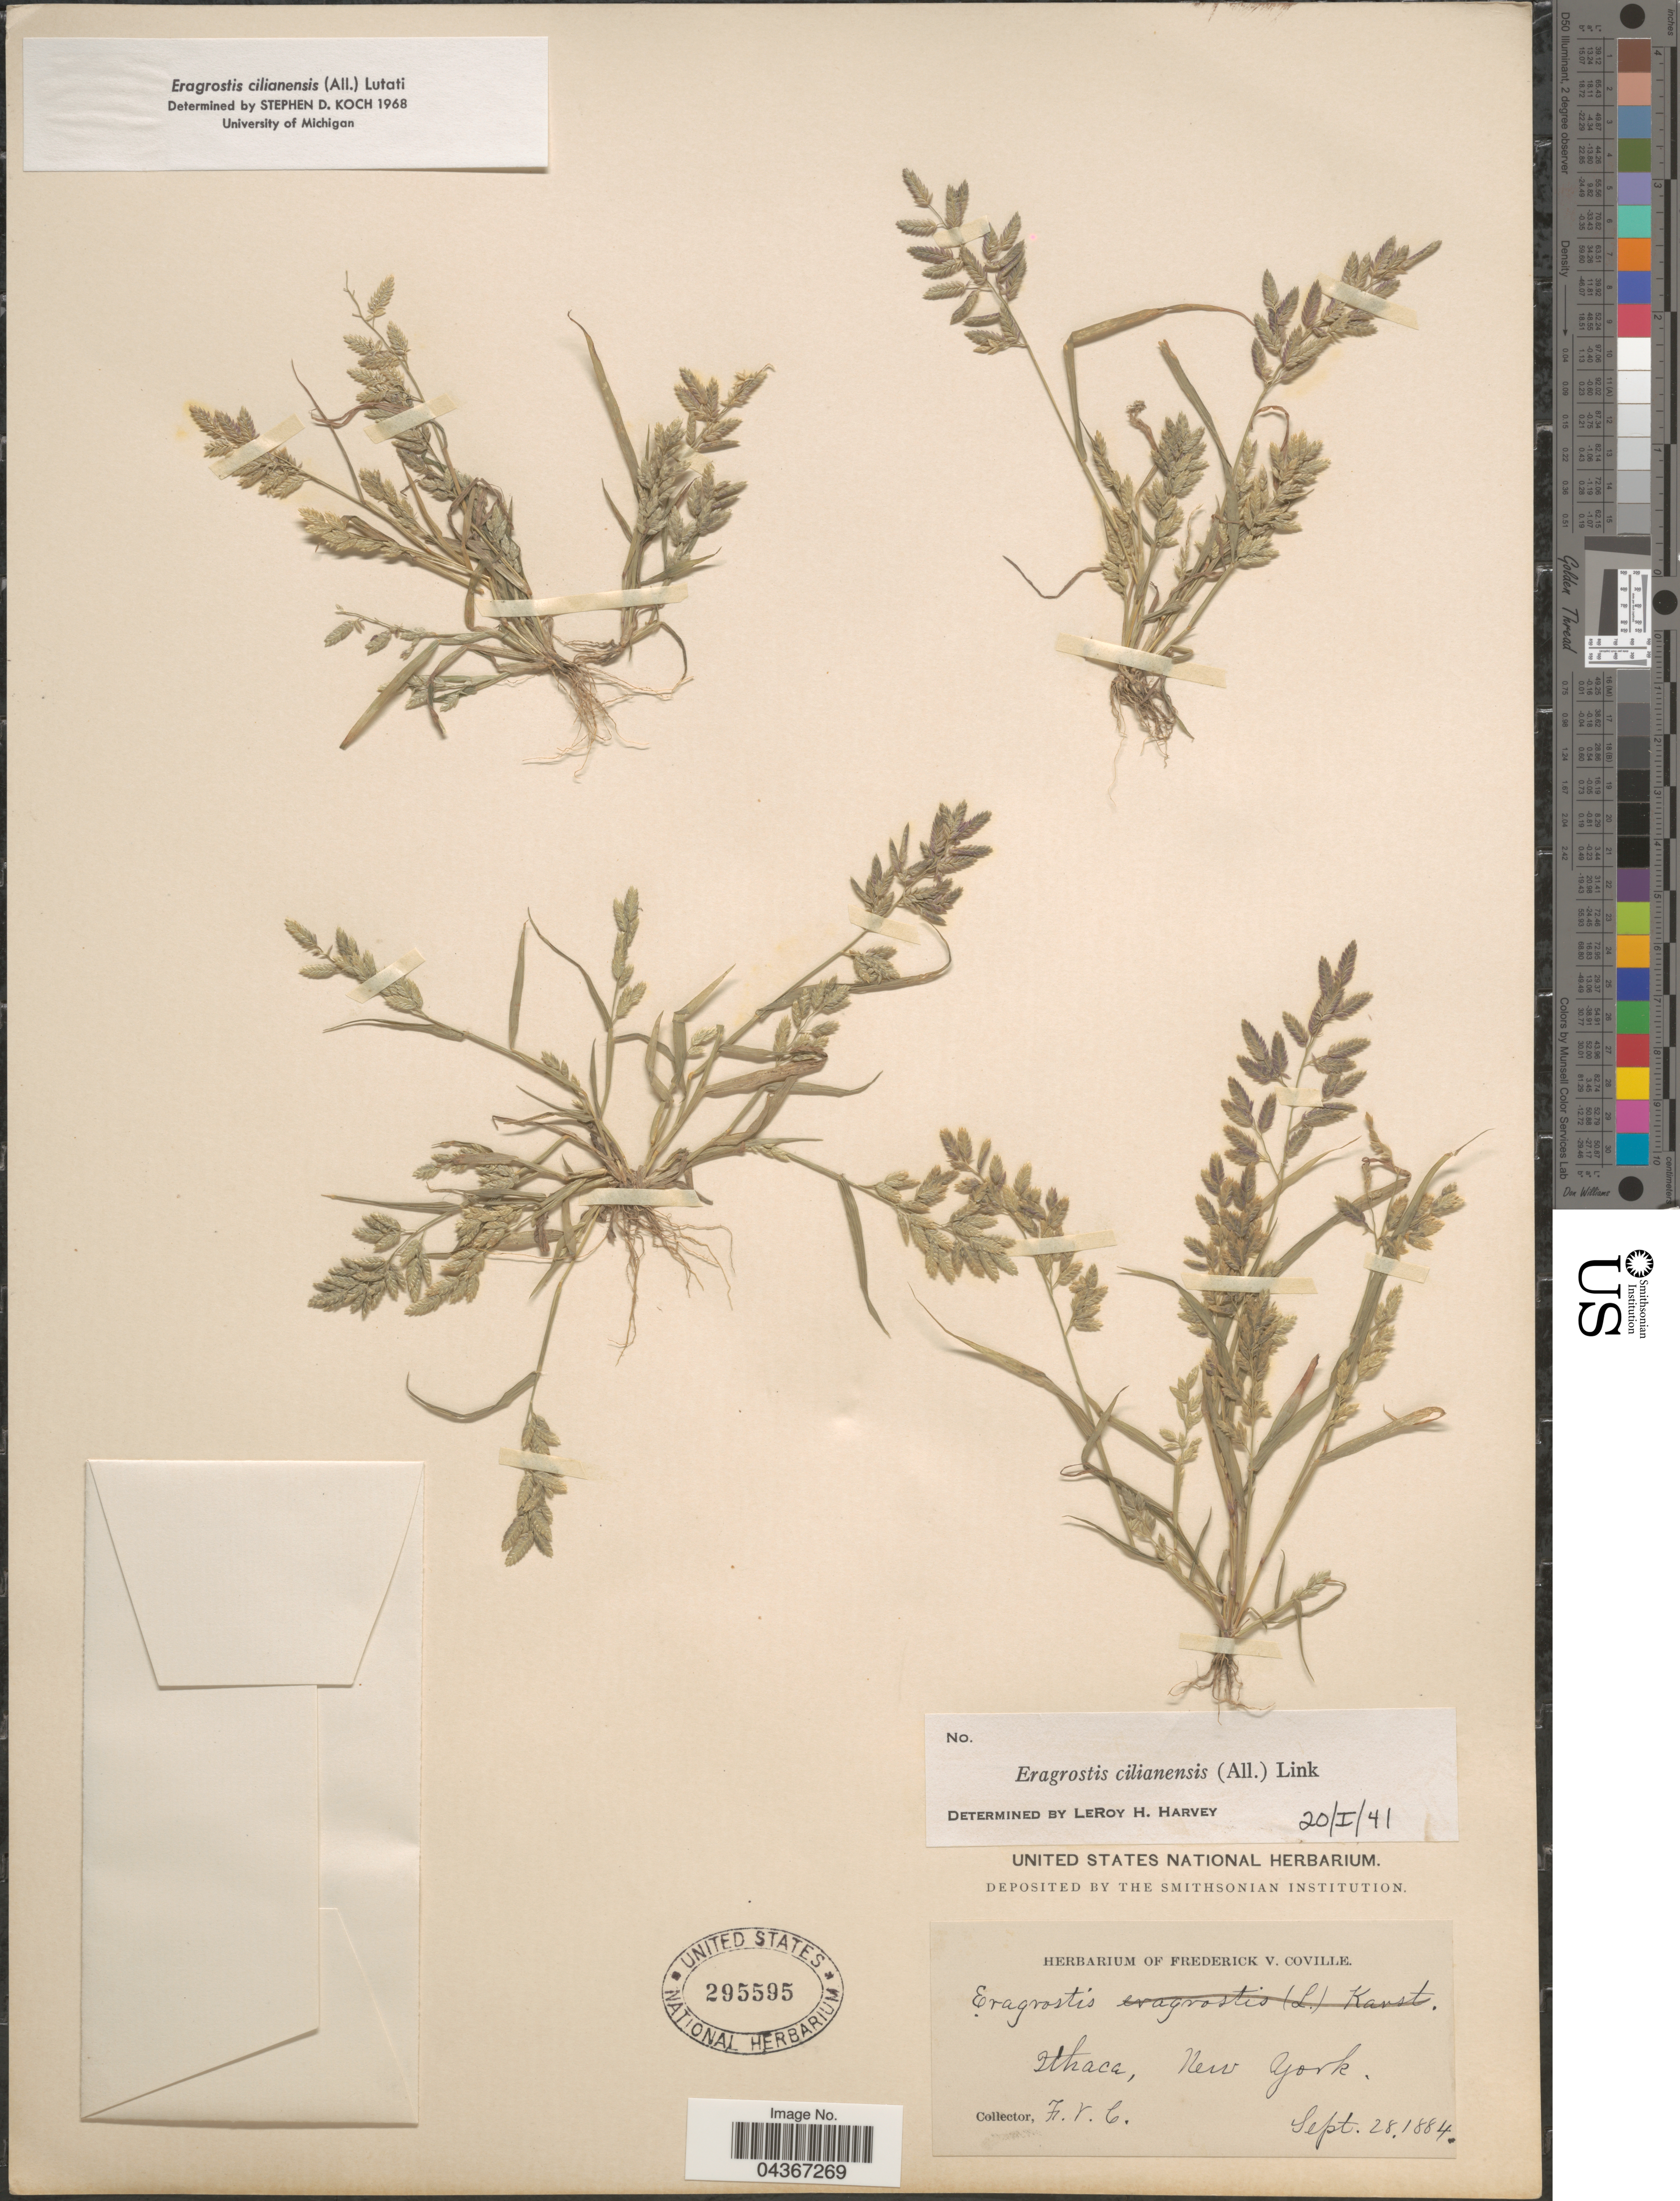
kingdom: Plantae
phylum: Tracheophyta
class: Liliopsida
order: Poales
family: Poaceae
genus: Eragrostis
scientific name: Eragrostis cilianensis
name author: (Bellardi) Vignolo ex Janch.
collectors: F. V. Coville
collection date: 1884-09-28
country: United States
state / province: New York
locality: Ithaca.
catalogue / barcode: US 295595